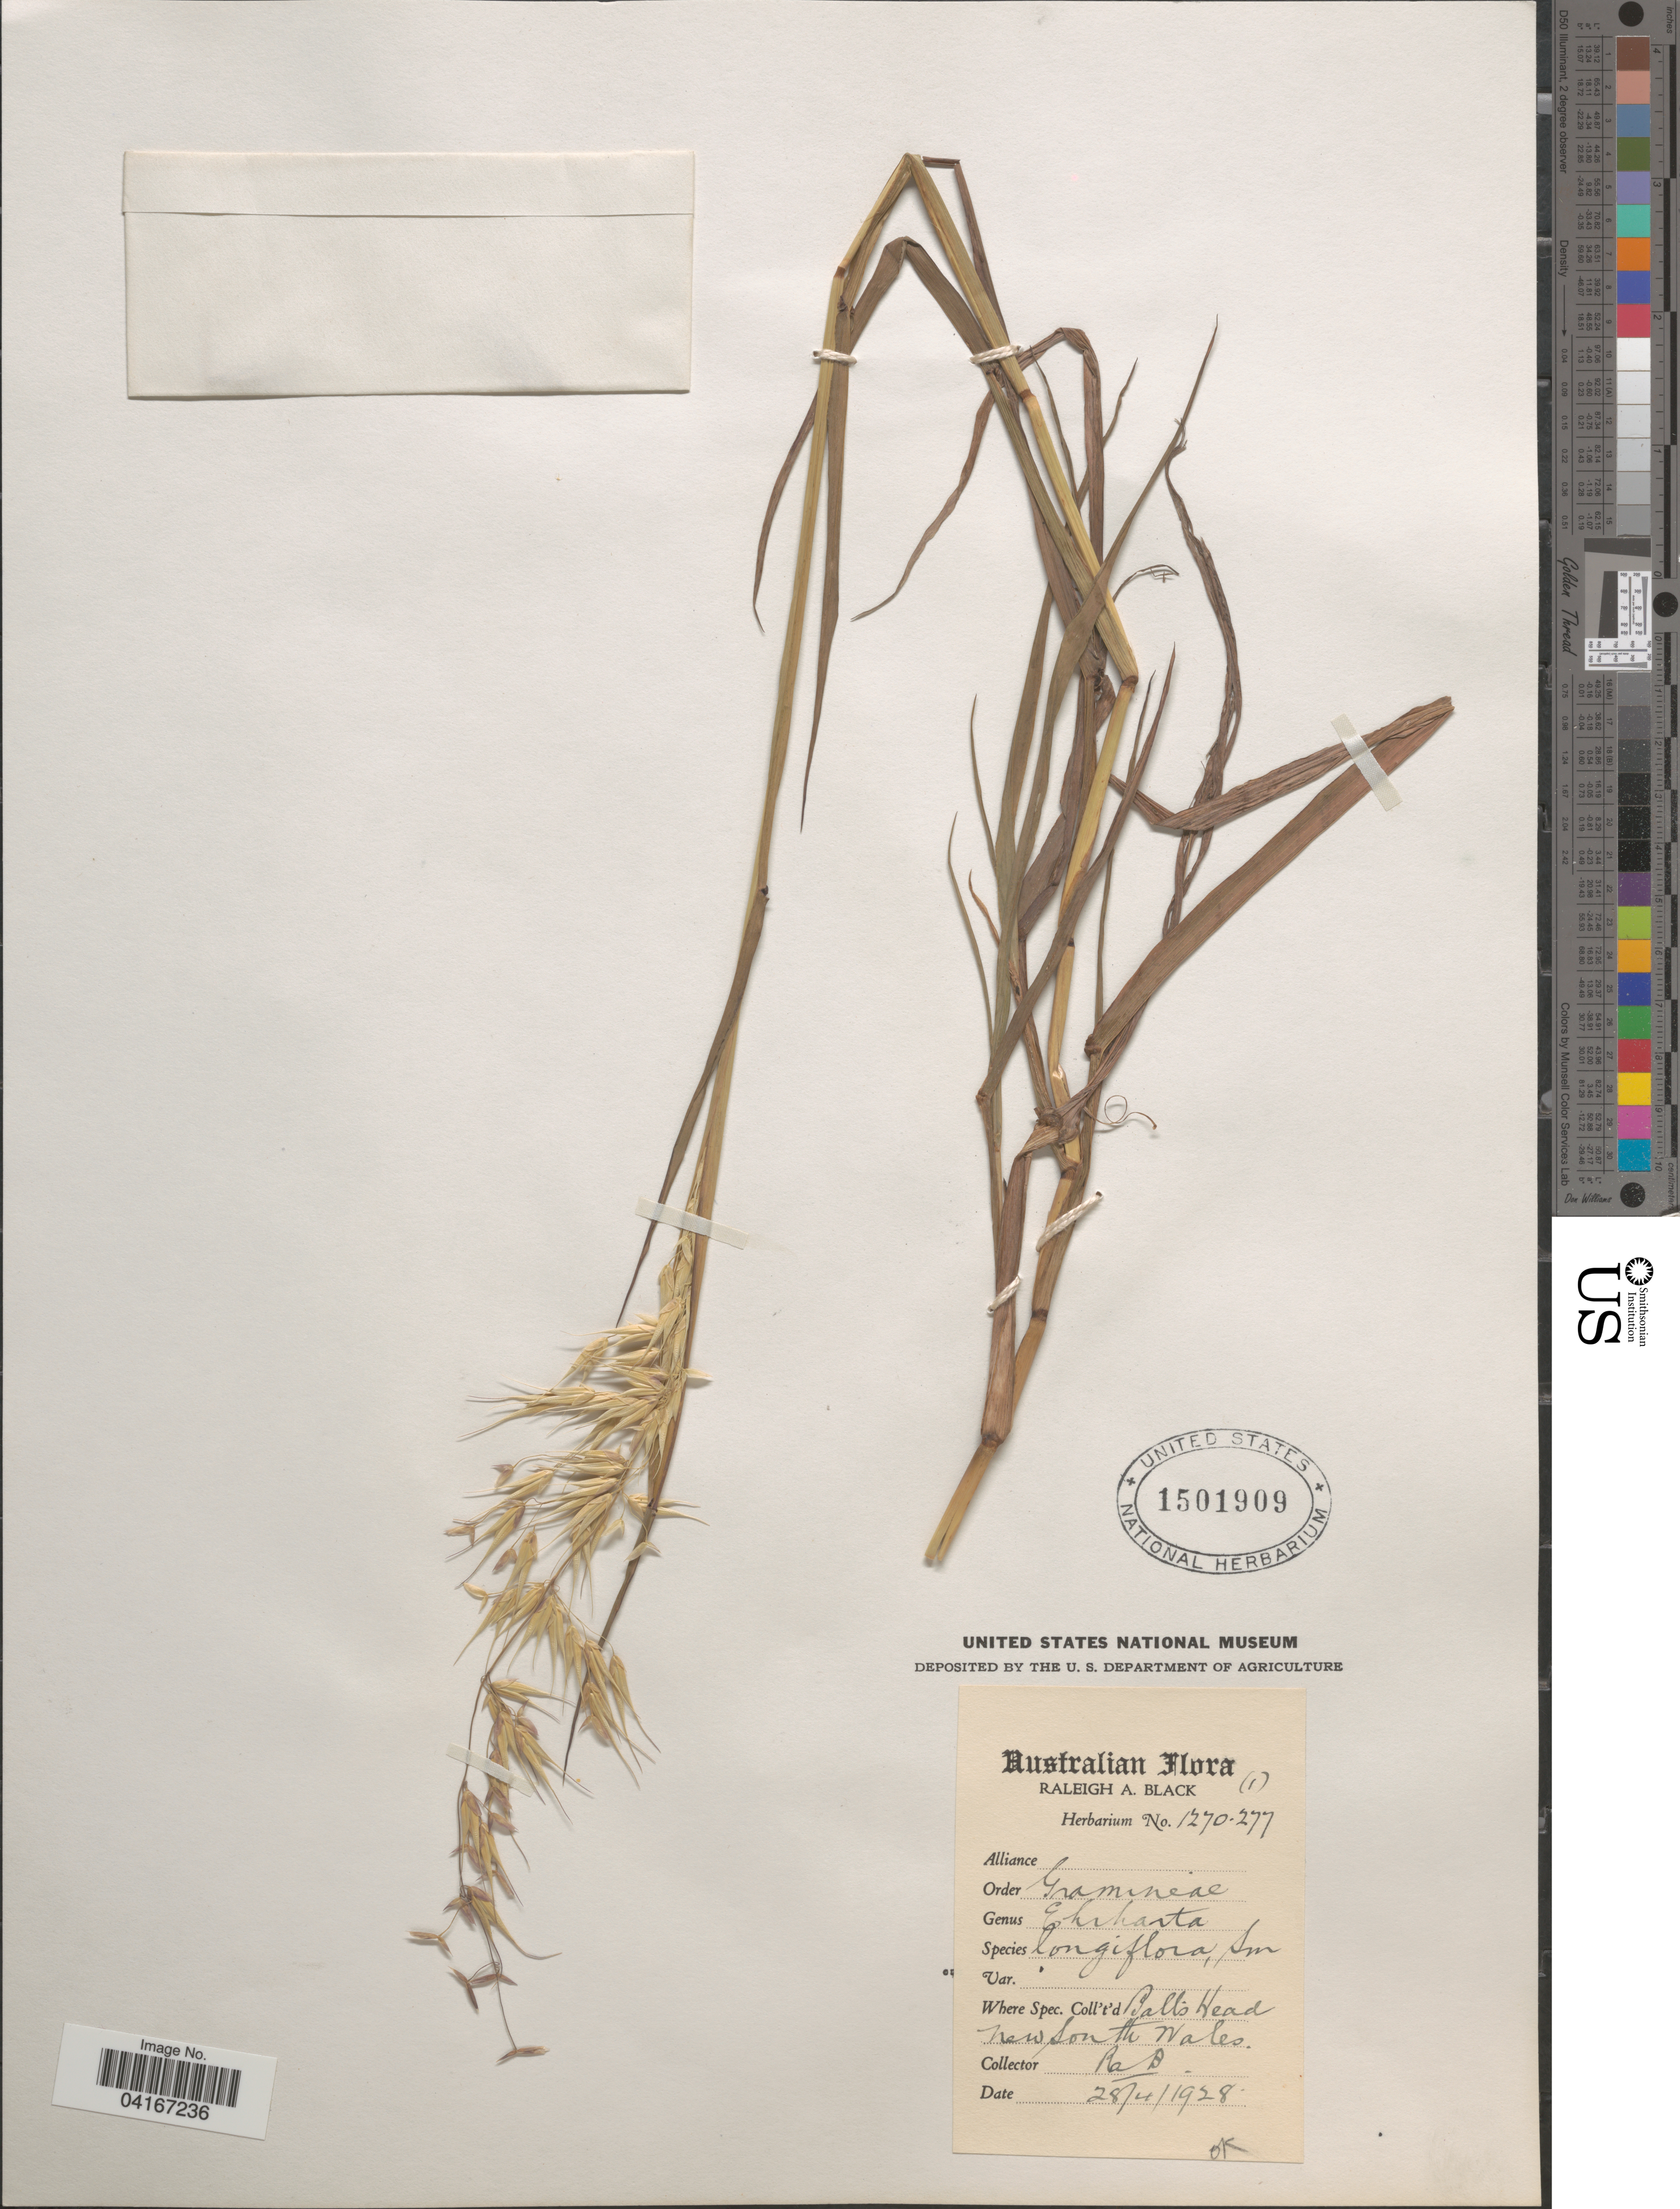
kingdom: Plantae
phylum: Tracheophyta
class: Liliopsida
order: Poales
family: Poaceae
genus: Ehrharta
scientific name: Ehrharta longiflora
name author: Sm.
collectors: R. A. Black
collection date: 1928-04-28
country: Australia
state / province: New South Wales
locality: Balls Head.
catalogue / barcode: US 1501909